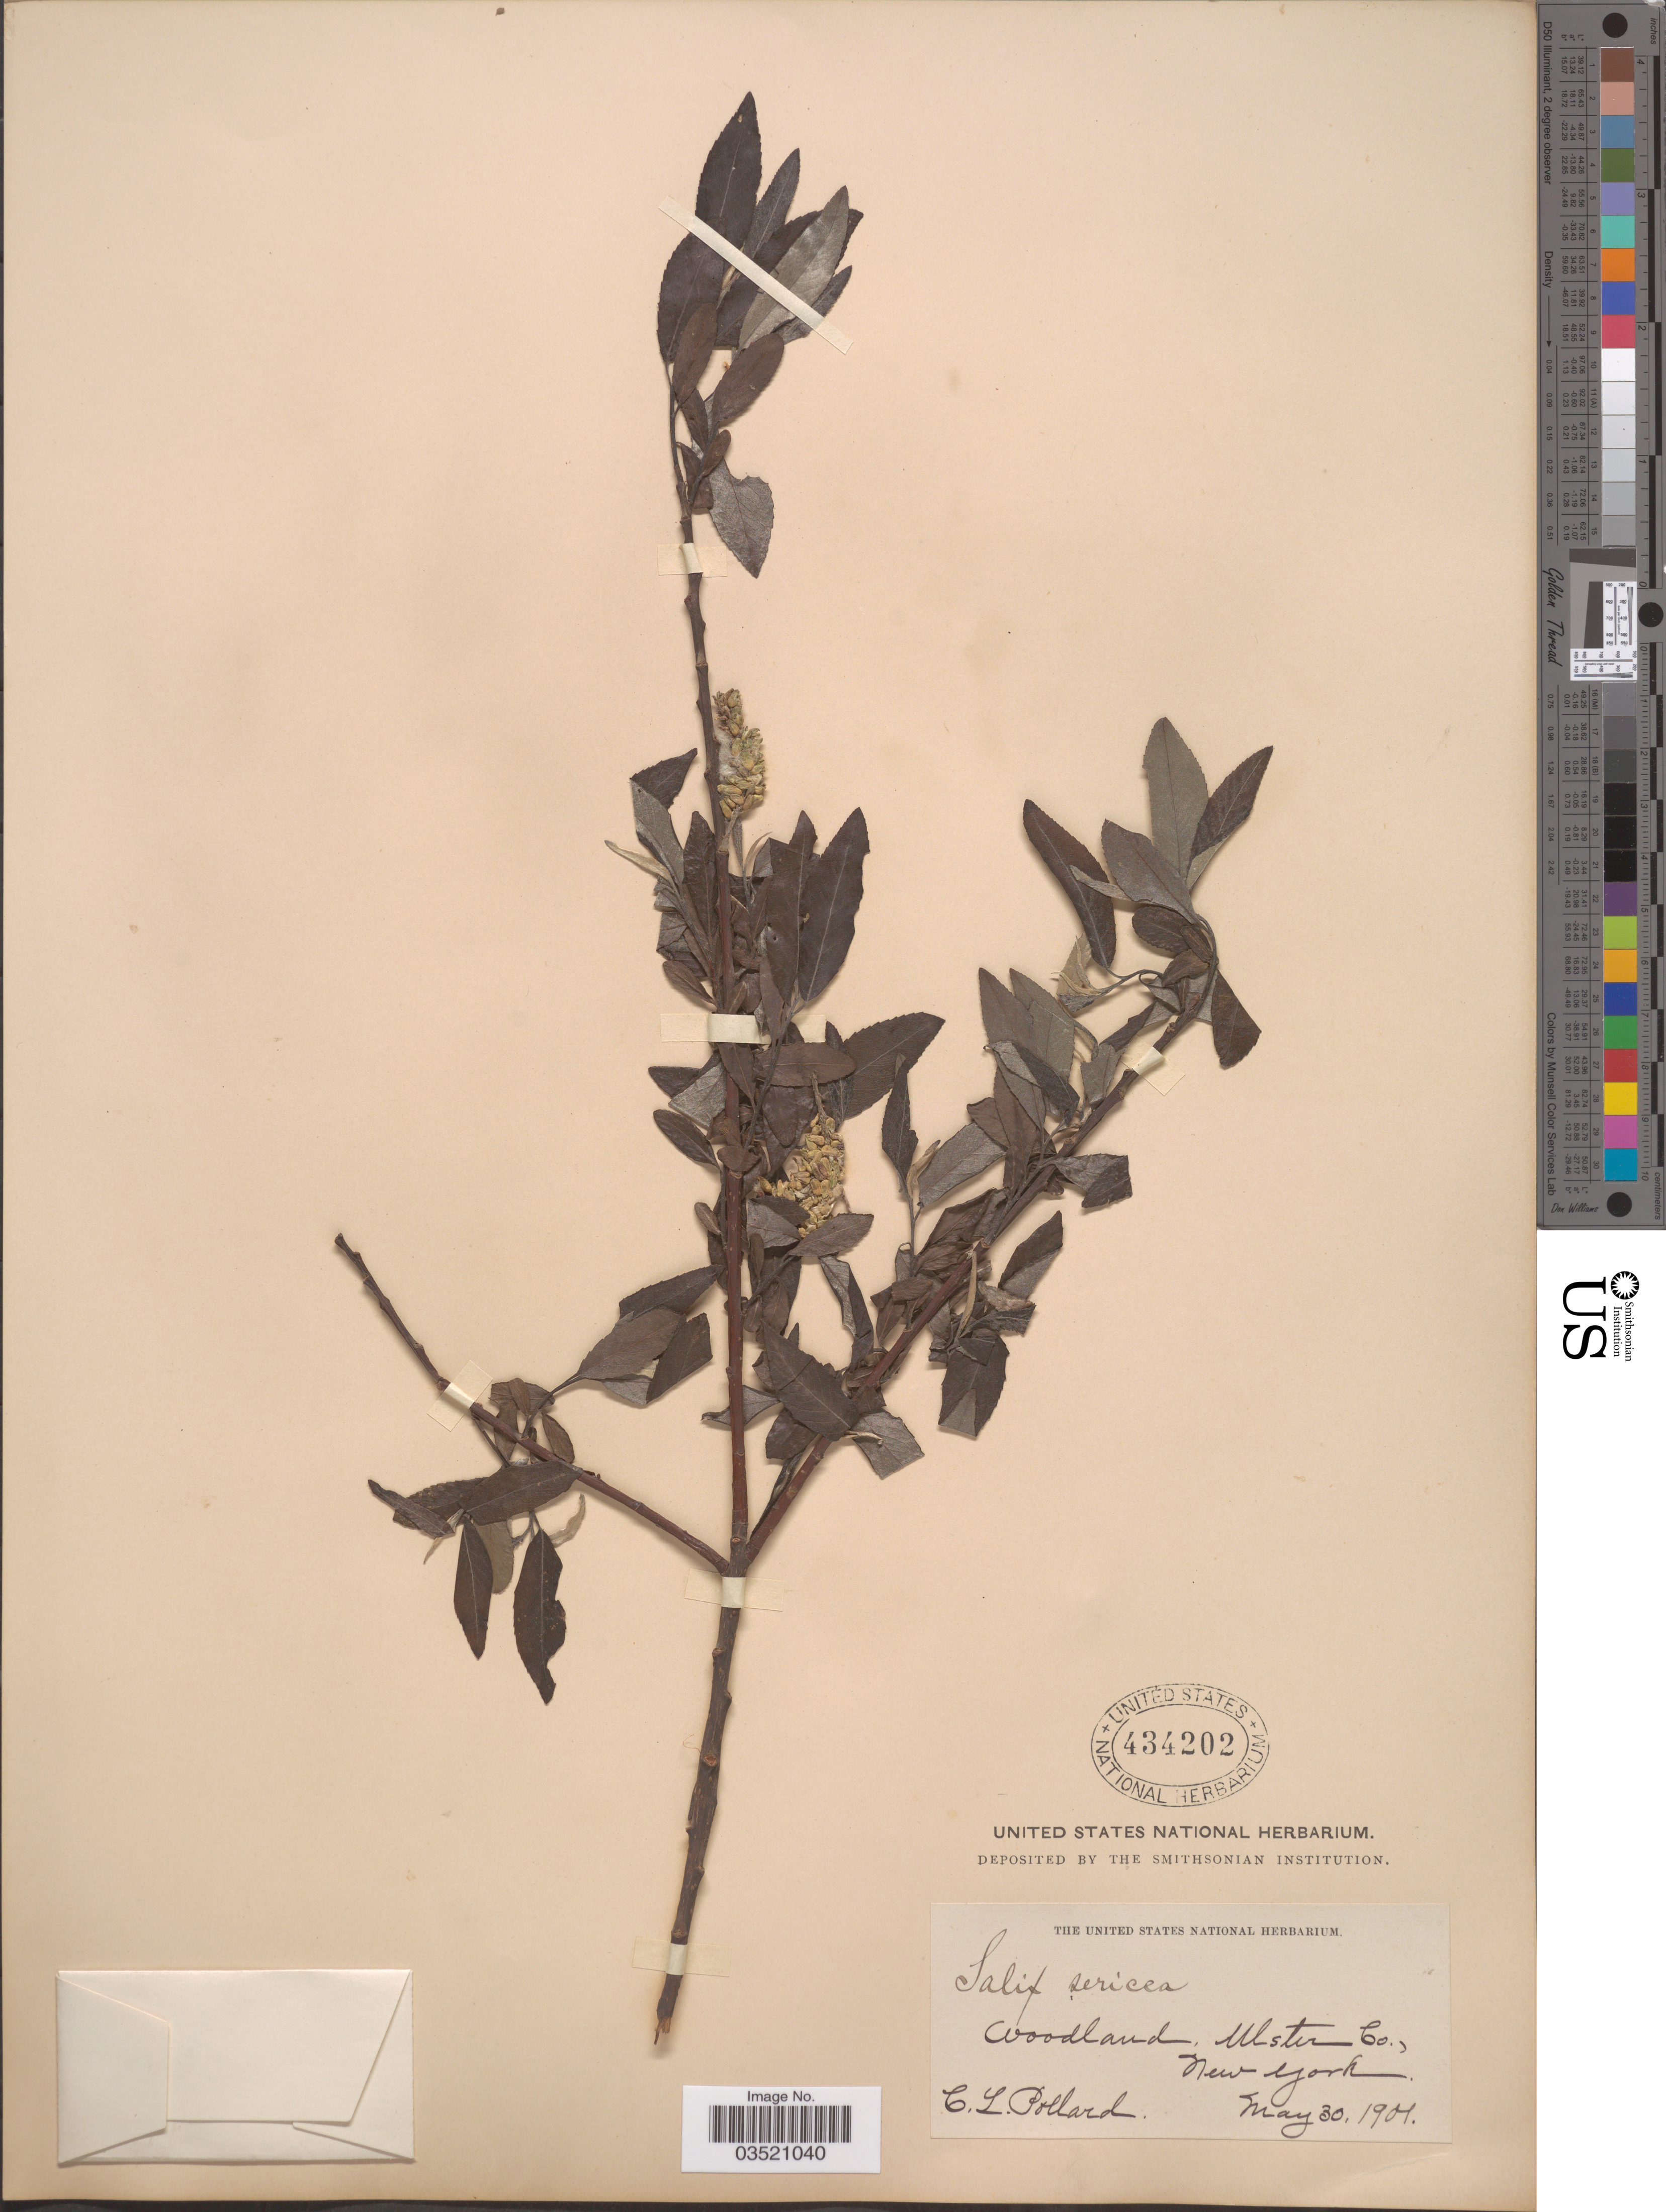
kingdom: Plantae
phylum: Tracheophyta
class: Magnoliopsida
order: Malpighiales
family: Salicaceae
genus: Salix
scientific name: Salix sericea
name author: Marshall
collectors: C. L. Pollard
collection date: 1901-05-30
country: United States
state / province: New York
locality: Woodland, Ulster Co.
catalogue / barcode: US 434202